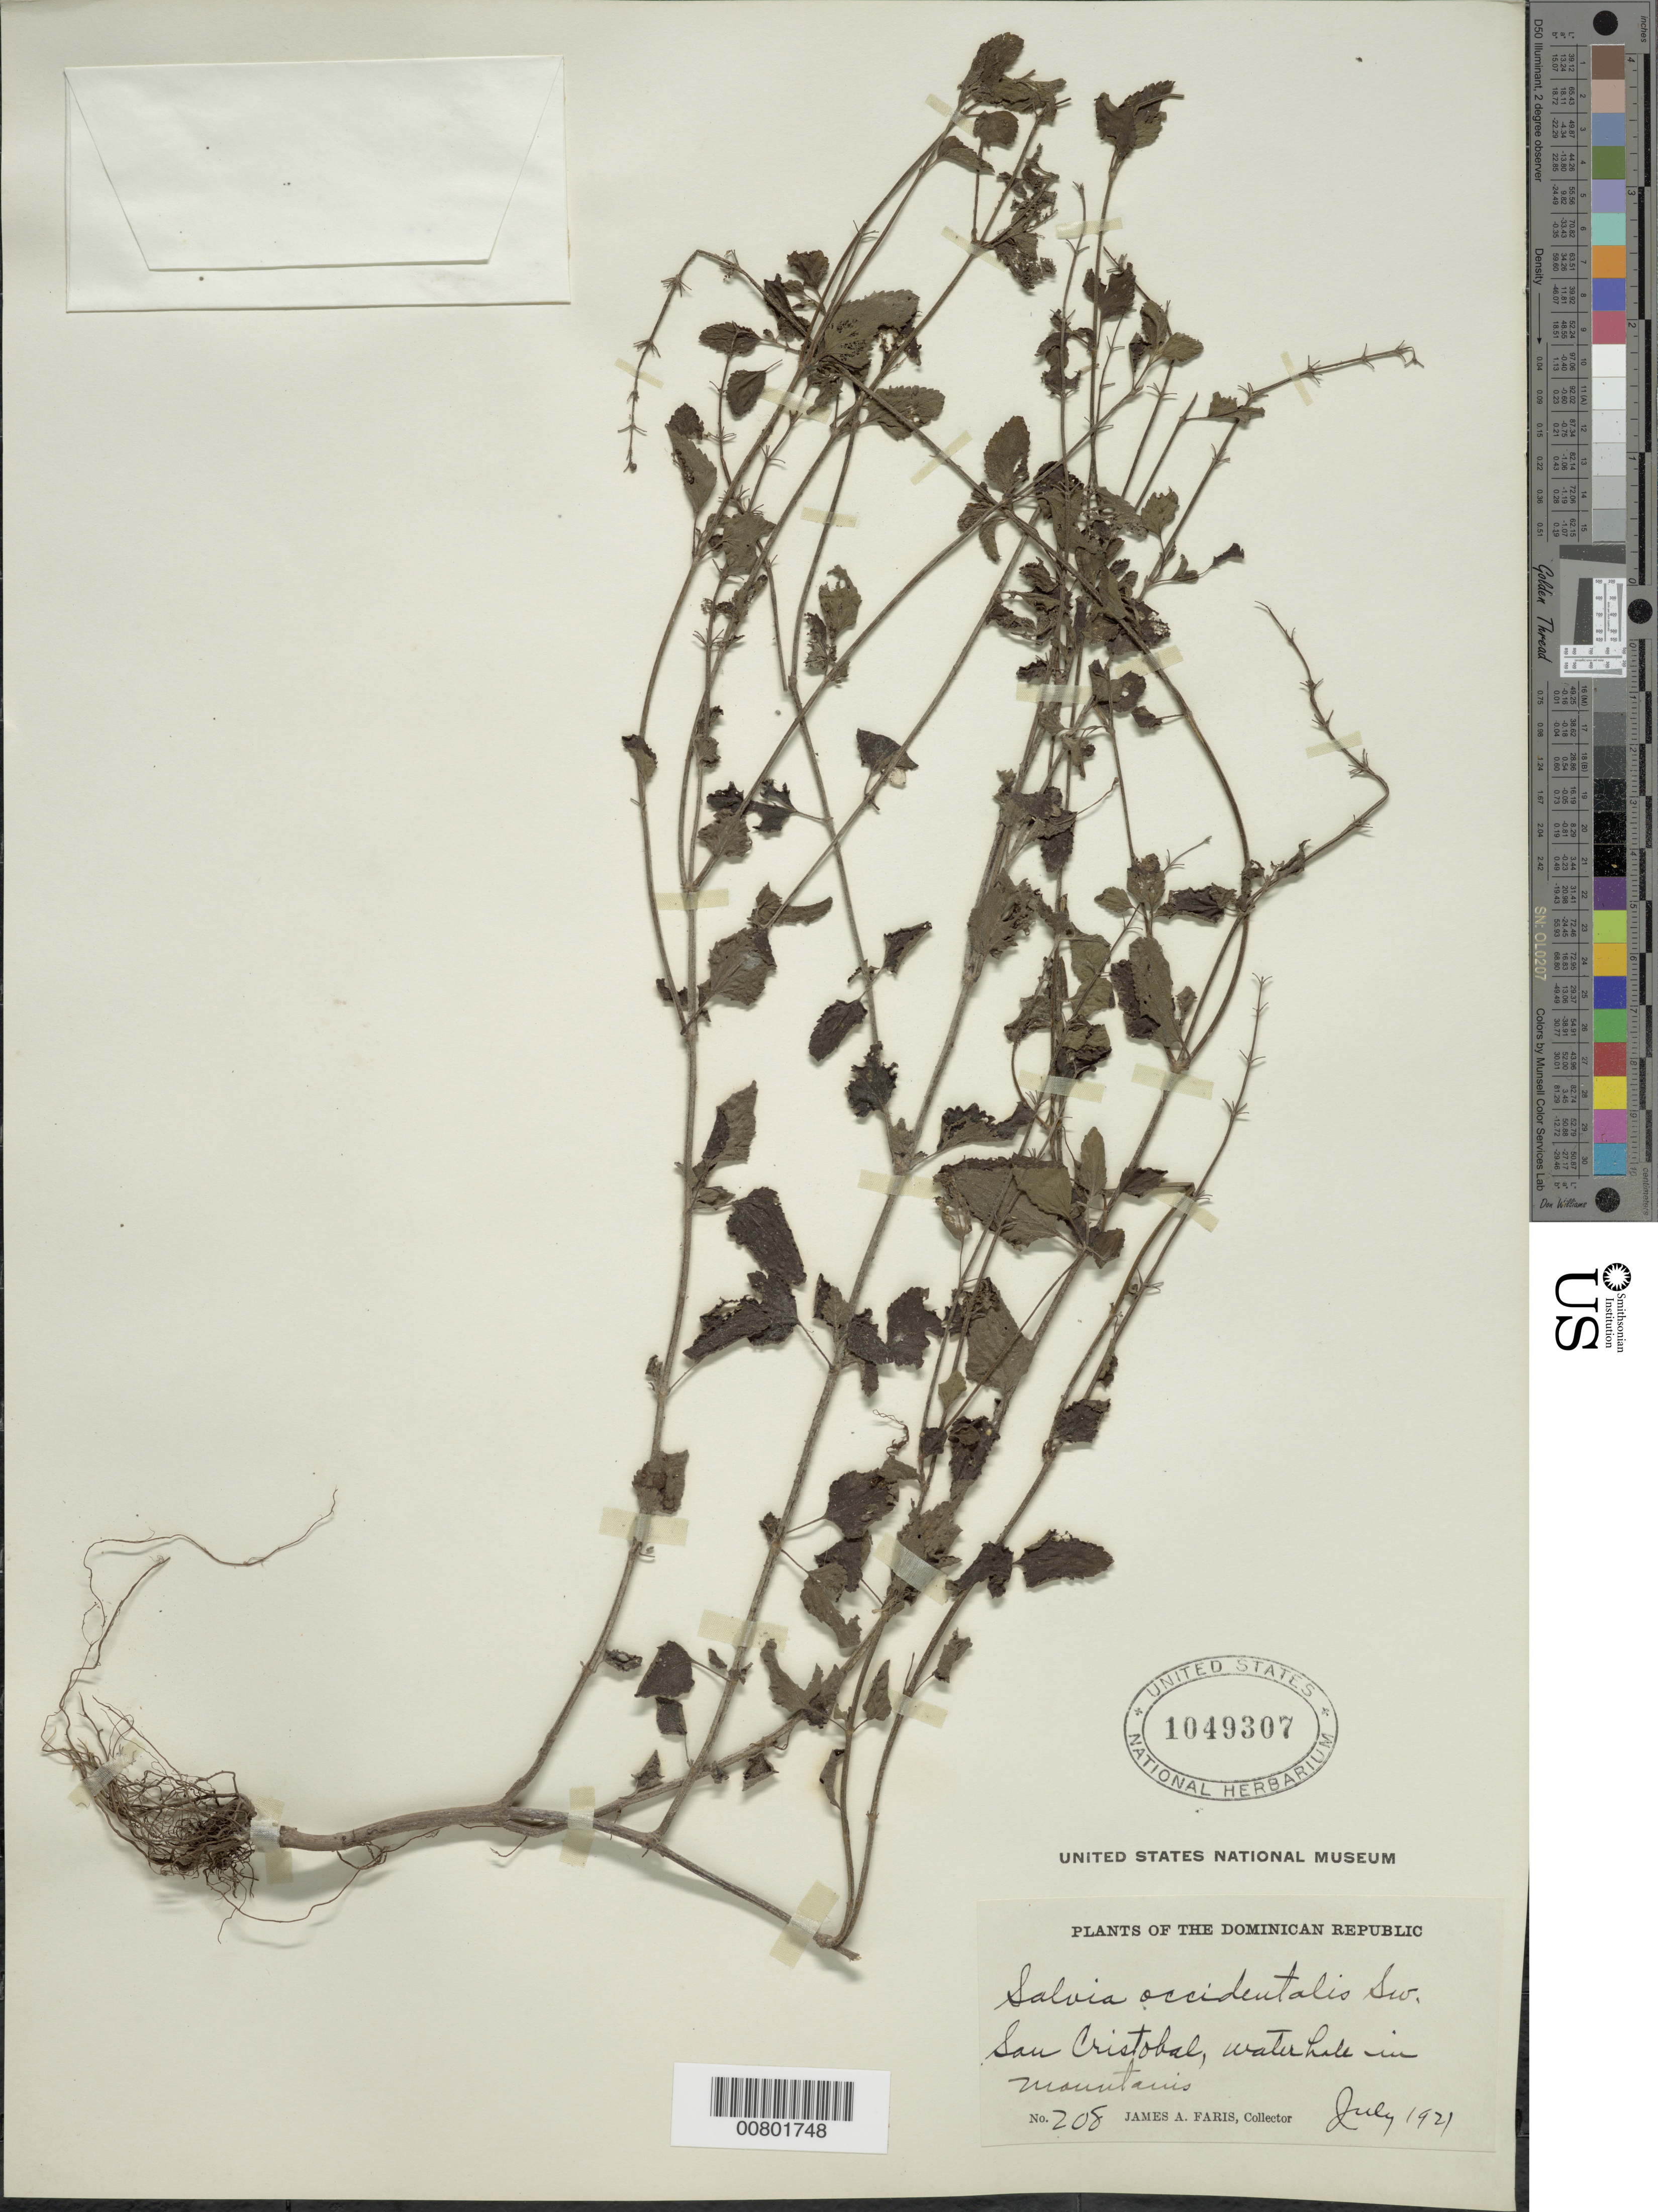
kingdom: Plantae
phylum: Tracheophyta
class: Magnoliopsida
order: Lamiales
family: Lamiaceae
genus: Salvia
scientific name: Salvia occidentalis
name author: Sw.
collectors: J. Faris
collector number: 208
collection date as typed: Jul 1921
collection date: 1921-07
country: Dominican Republic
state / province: San Cristóbal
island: Hispaniola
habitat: Waterhole in mountains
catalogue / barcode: US 1049307